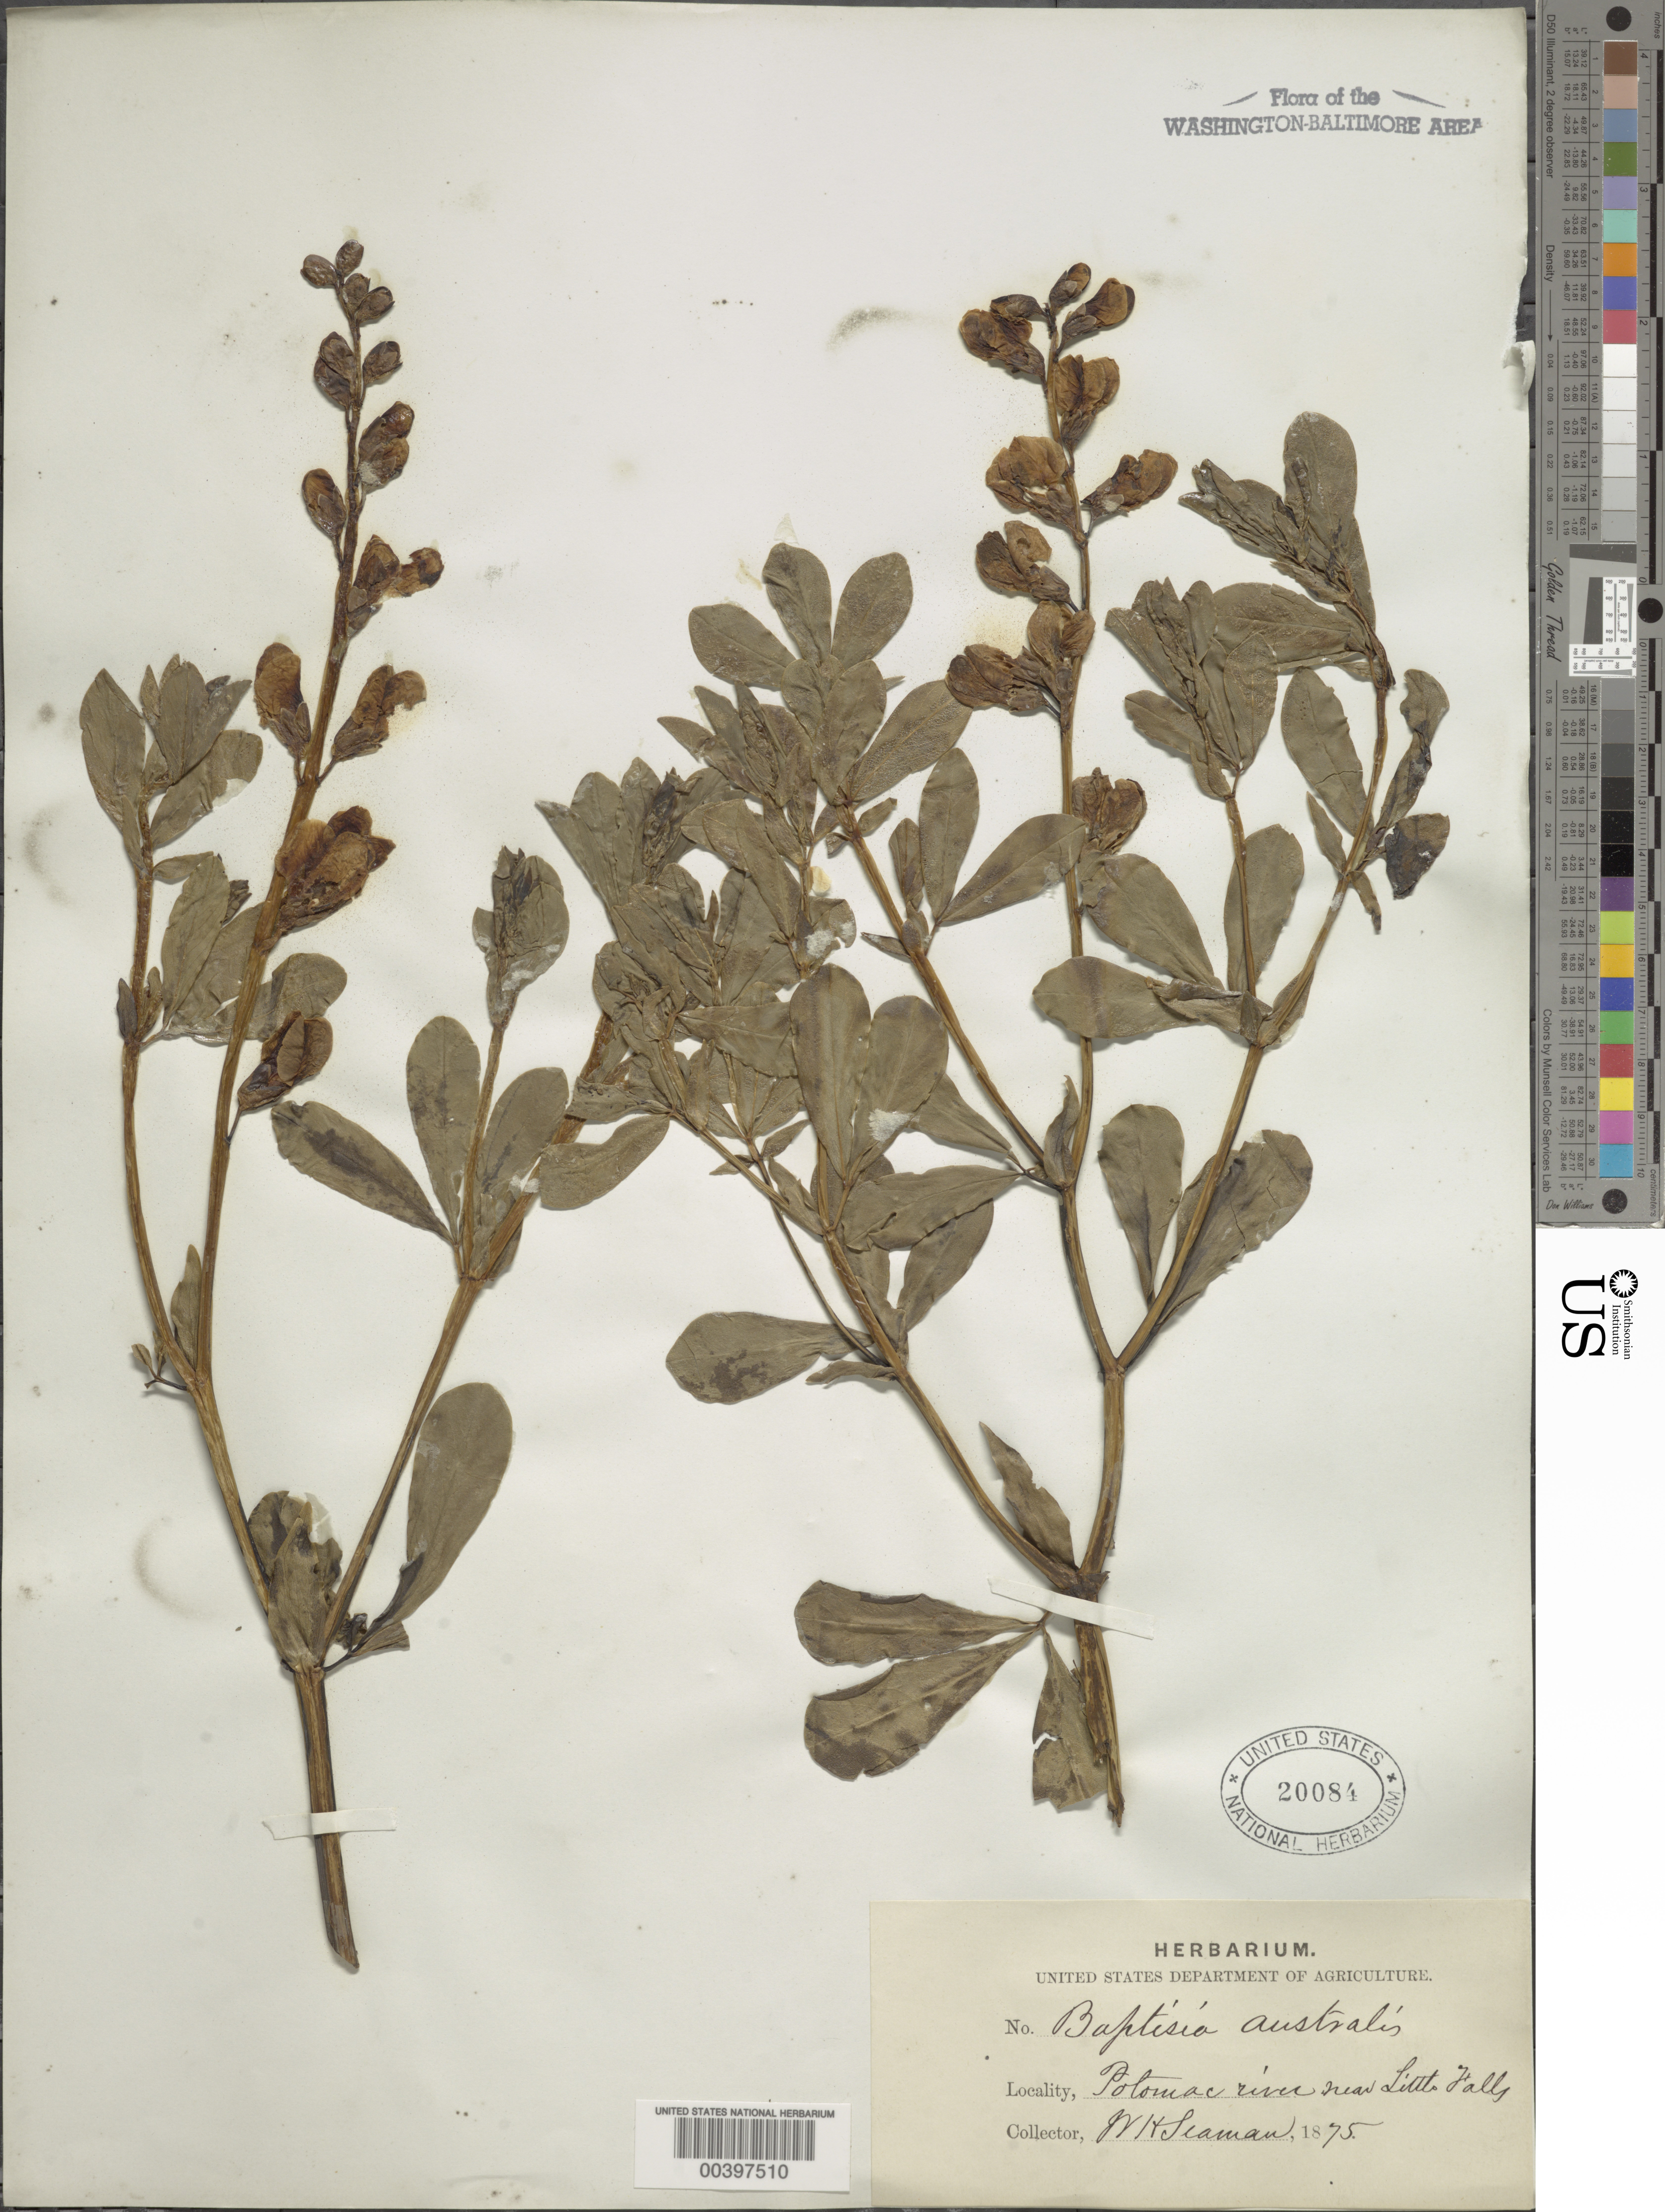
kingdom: Plantae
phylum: Tracheophyta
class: Magnoliopsida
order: Fabales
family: Fabaceae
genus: Baptisia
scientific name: Baptisia australis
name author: (L.) R. Br.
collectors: W. Seaman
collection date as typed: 1875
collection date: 1875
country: United States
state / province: Maryland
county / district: Montgomery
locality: Little Falls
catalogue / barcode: US 20084